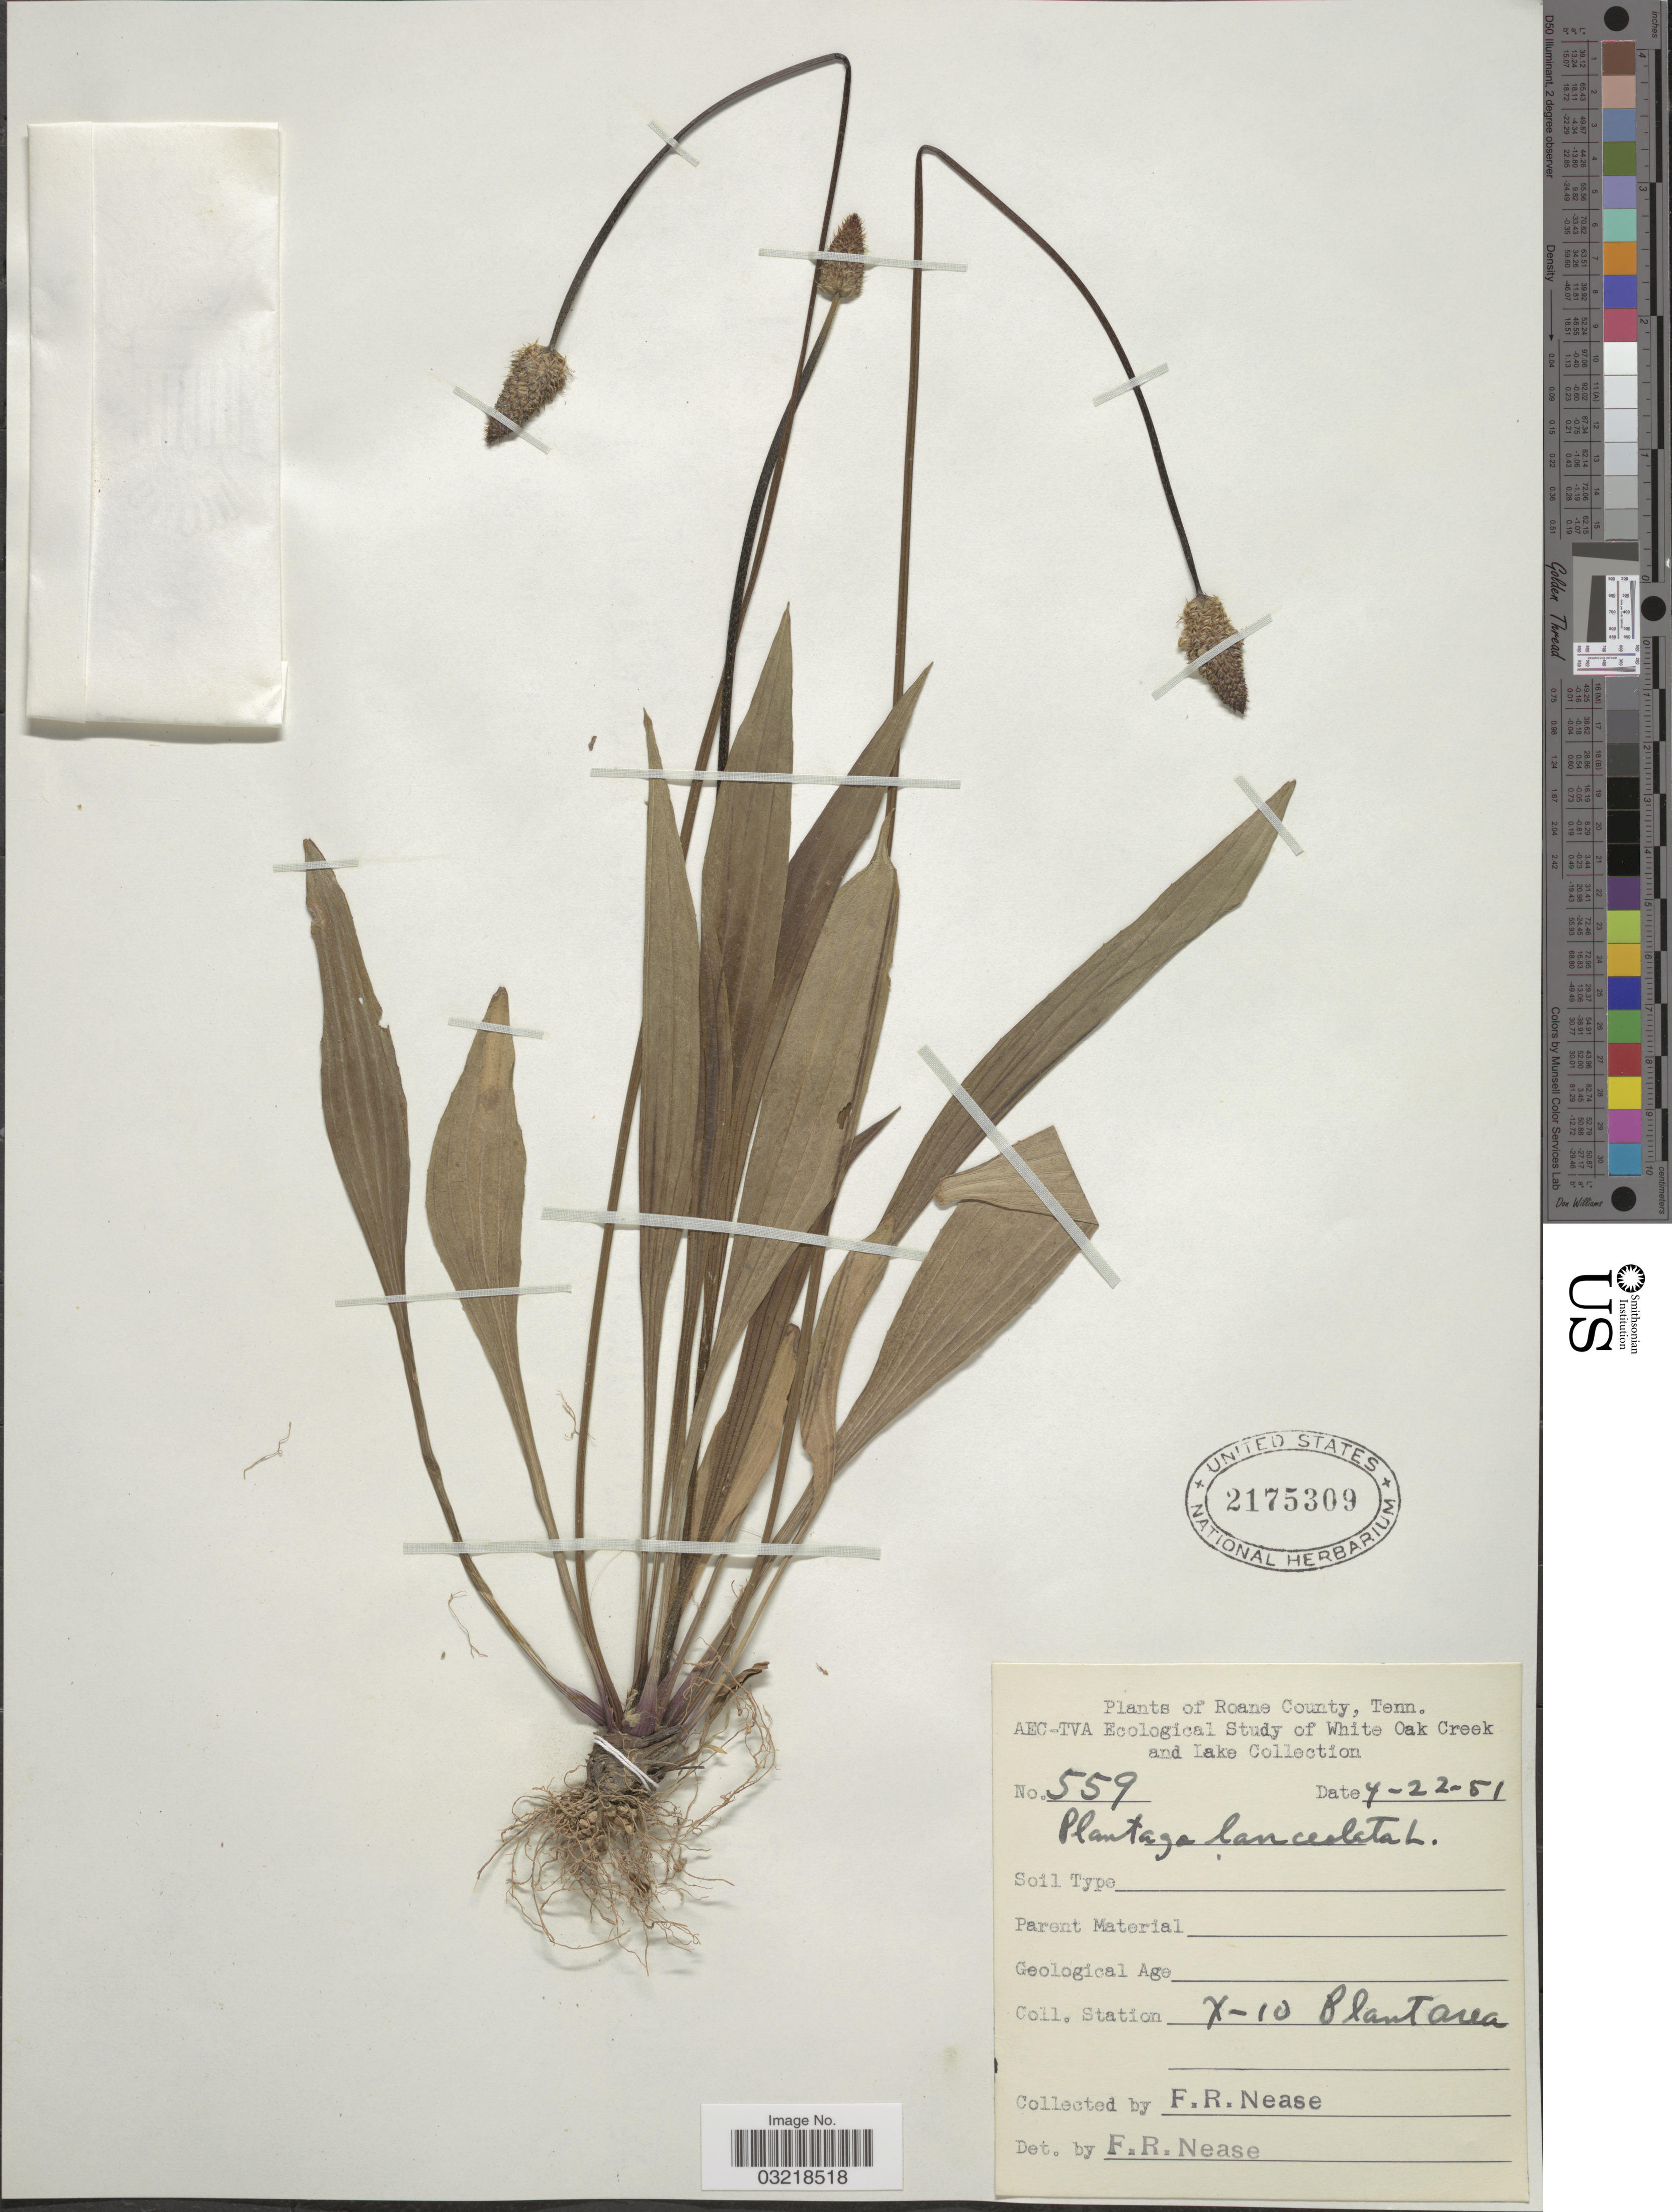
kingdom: Plantae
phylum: Tracheophyta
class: Magnoliopsida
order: Lamiales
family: Plantaginaceae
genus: Plantago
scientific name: Plantago lanceolata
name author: L.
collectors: F. Nease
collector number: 559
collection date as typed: Transcribed d/m/y: 22/4/51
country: United States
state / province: Tennessee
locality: Roane County. AEC-TVA Ecological Study of White Oak Creek and Lake Collection. X-10 Plant Area.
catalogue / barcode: US 2175309